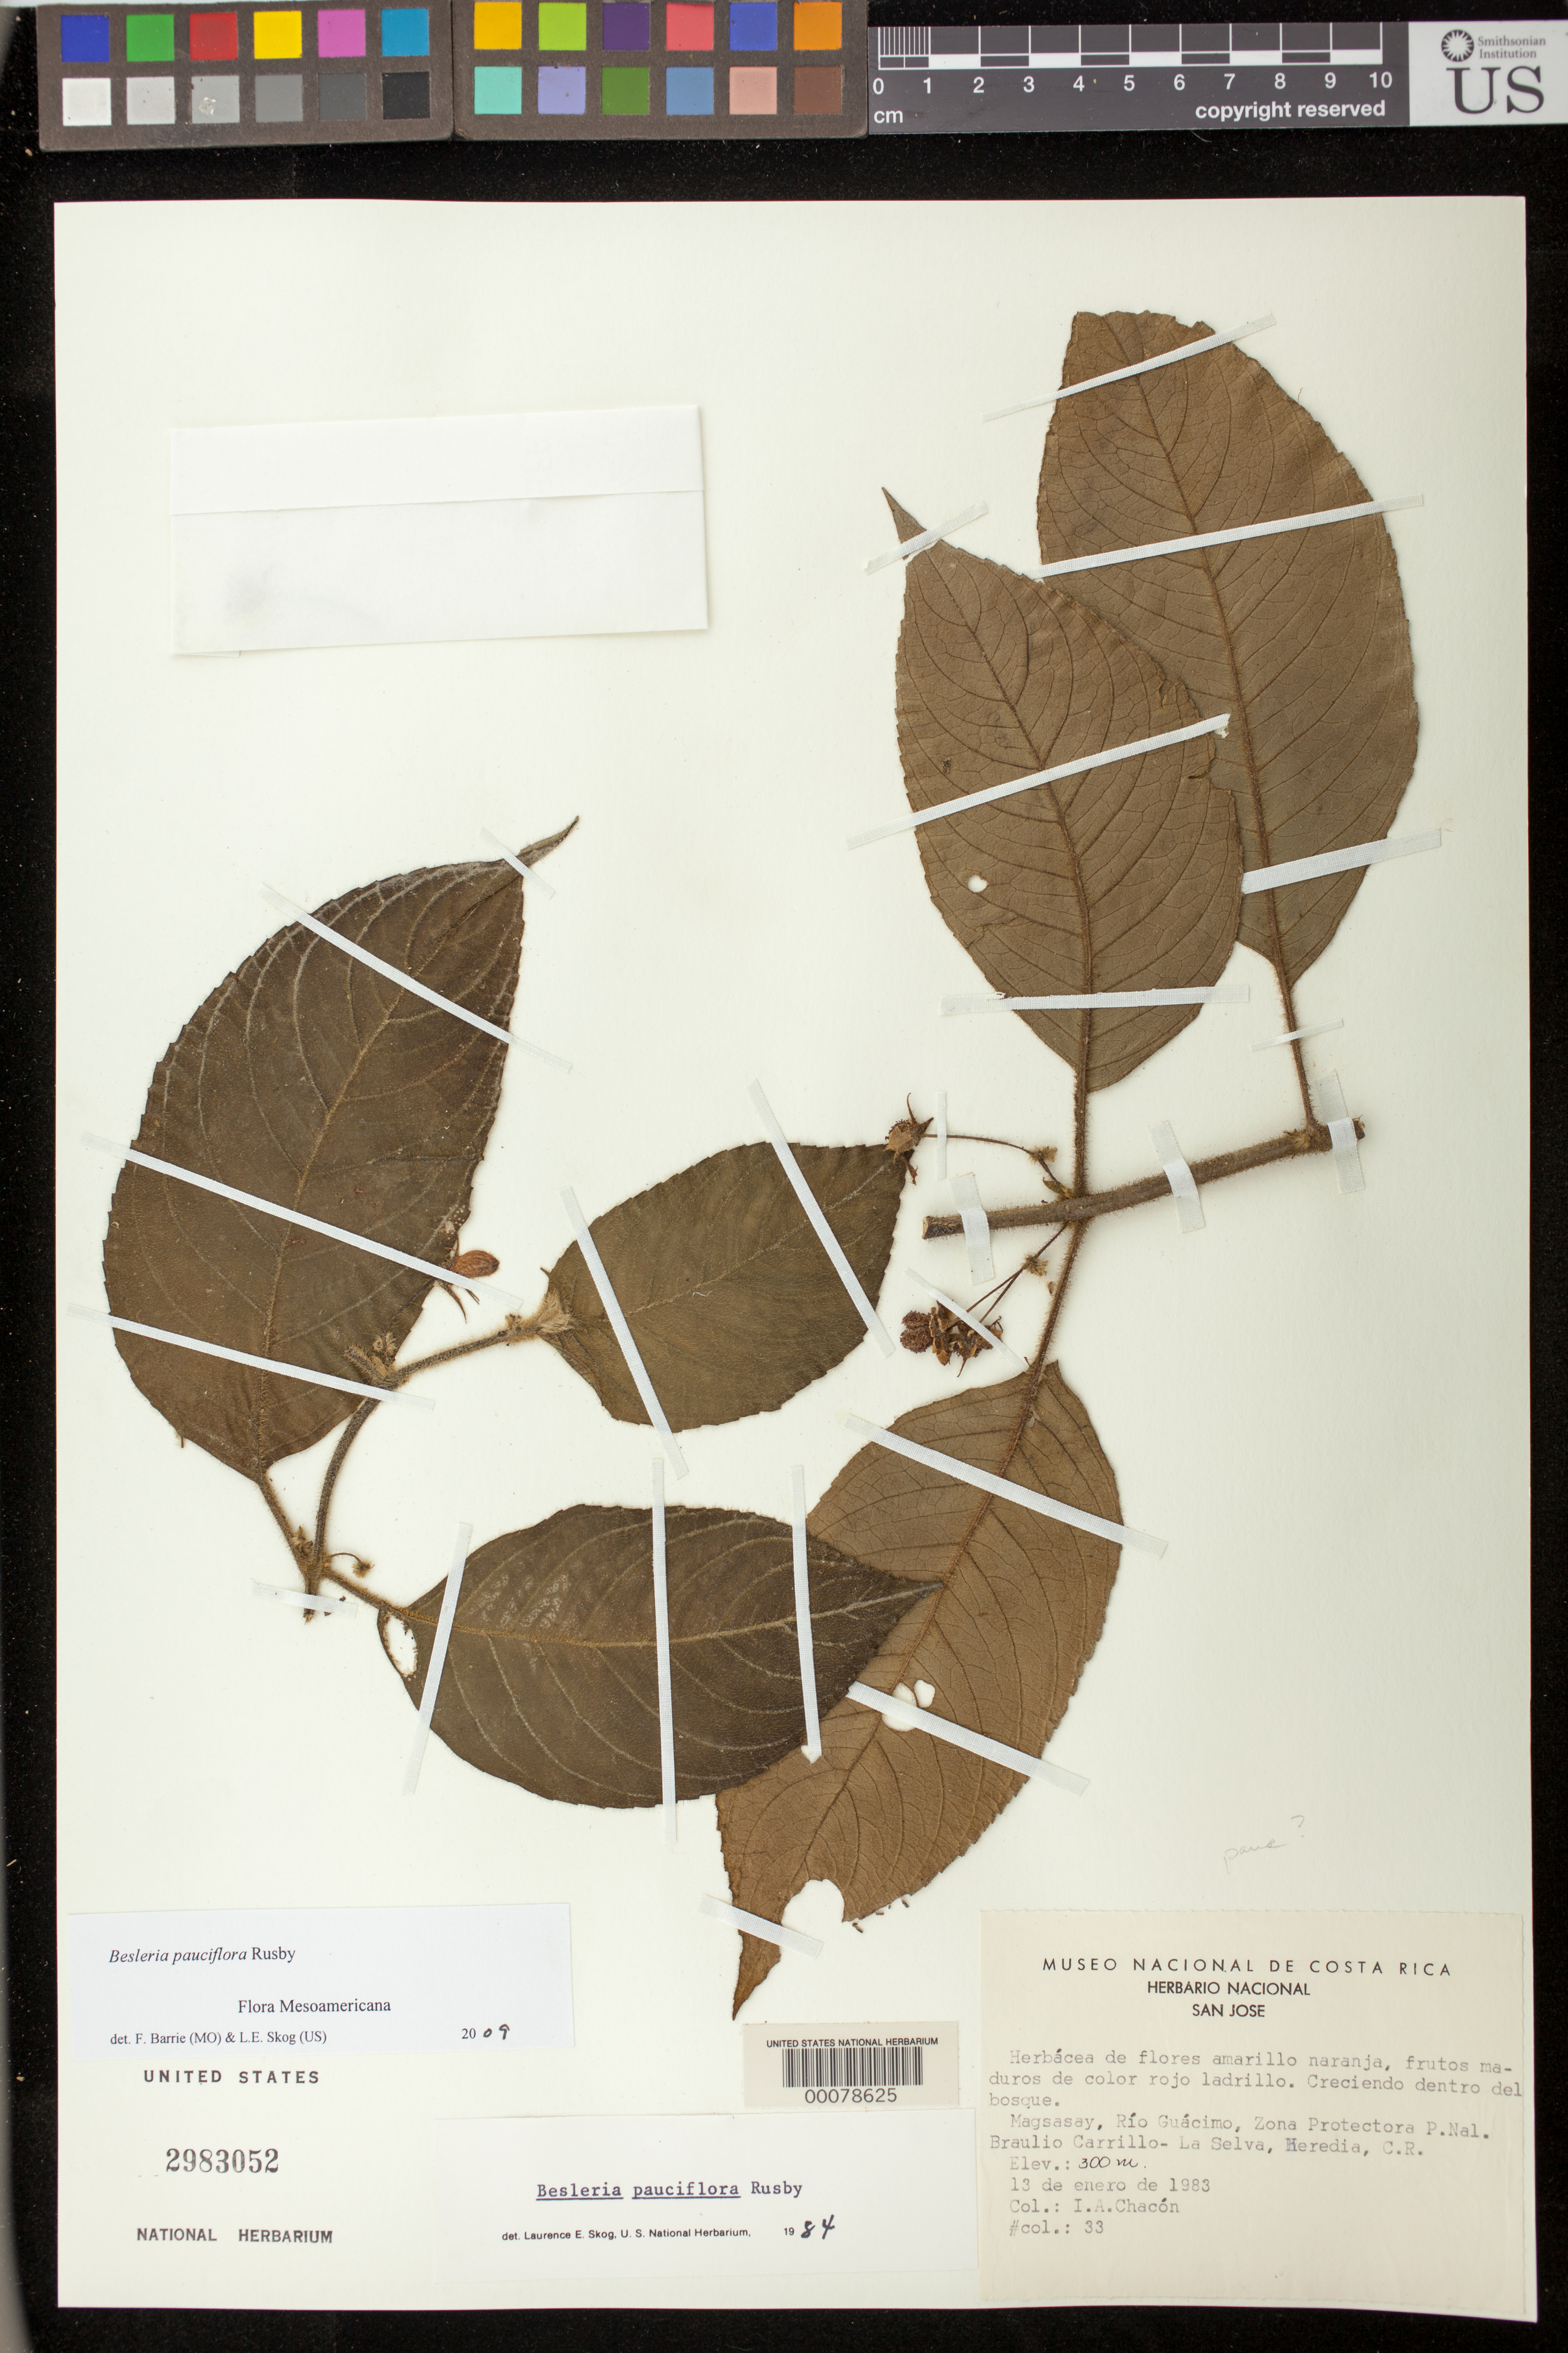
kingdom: Plantae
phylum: Tracheophyta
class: Magnoliopsida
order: Lamiales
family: Gesneriaceae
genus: Besleria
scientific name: Besleria pauciflora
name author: Rusby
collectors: I. Chacón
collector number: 33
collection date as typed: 13 Jan 1983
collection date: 1983-01-13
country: Costa Rica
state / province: Heredia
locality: Magsasay, Rio Guacimo, Zona Protectora P. Na'l. Braulio Carrillo-La Selva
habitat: Forest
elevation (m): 300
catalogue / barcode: US 2983052